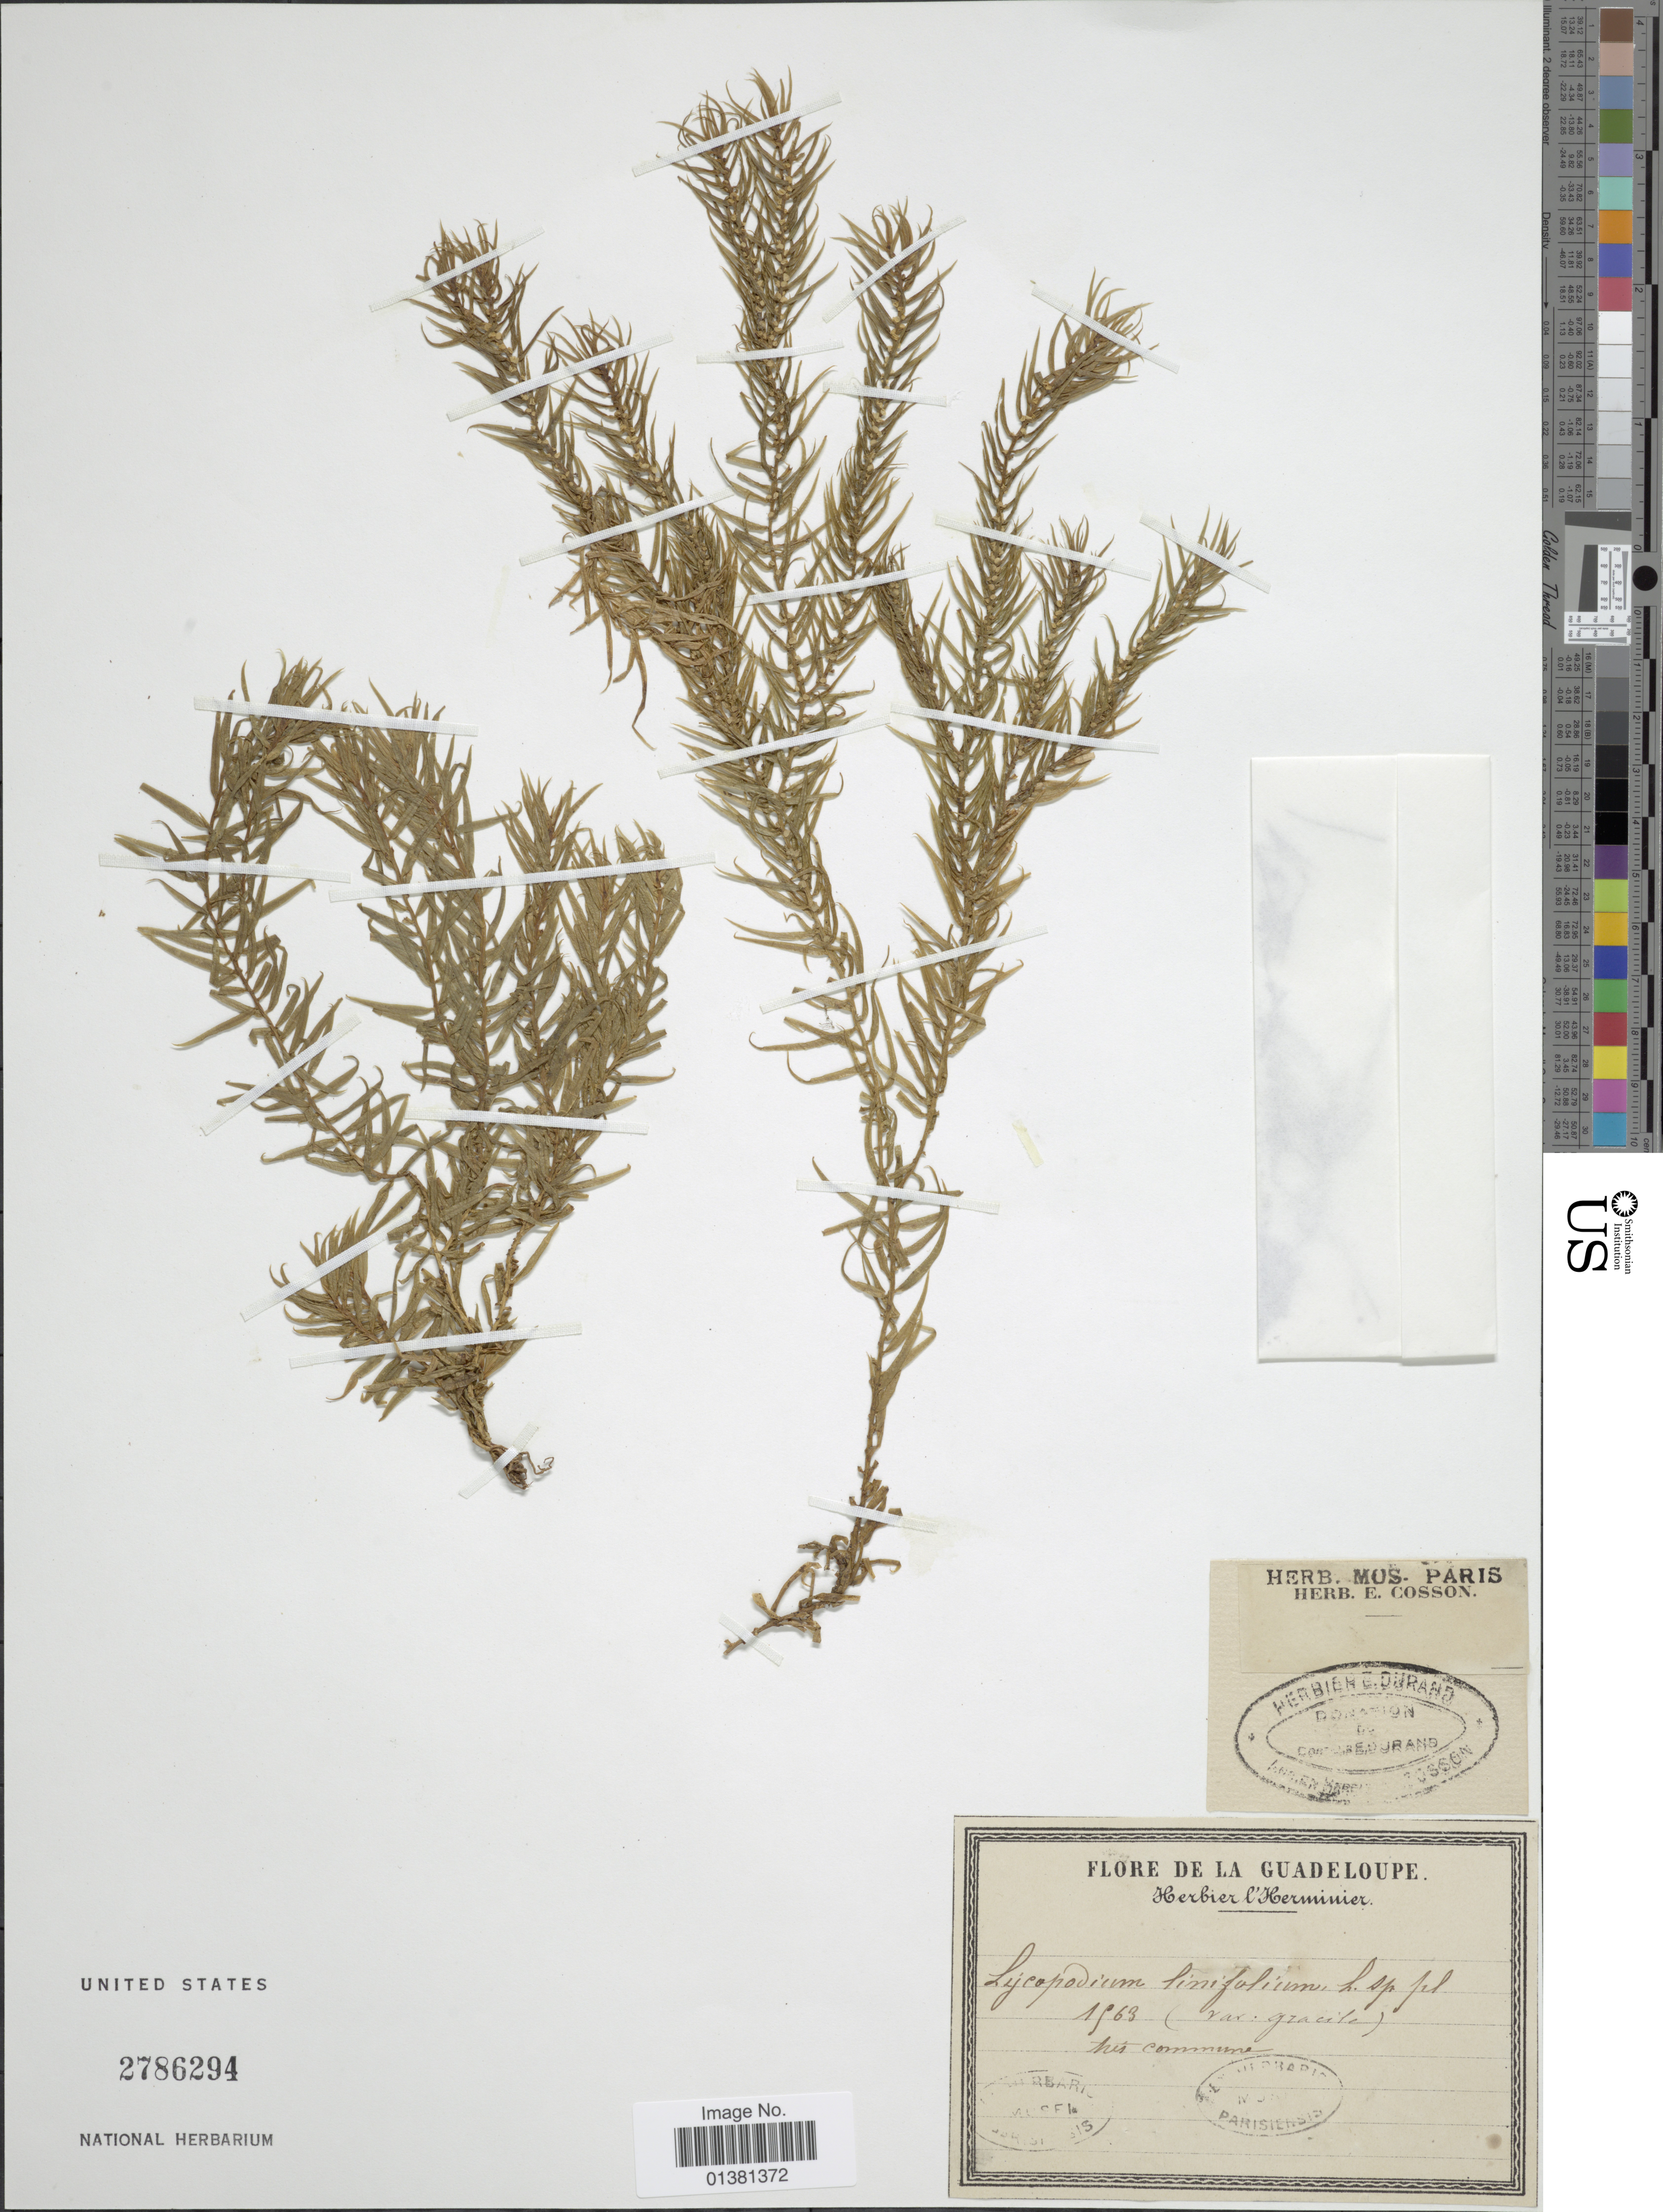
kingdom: Plantae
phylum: Tracheophyta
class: Lycopodiopsida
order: Lycopodiales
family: Lycopodiaceae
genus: Phlegmariurus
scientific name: Phlegmariurus linifolius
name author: (L.) B. Øllg.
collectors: F. L'Herminier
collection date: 1963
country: Guadeloupe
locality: Trés commone [interpreted]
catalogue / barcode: US 2786294